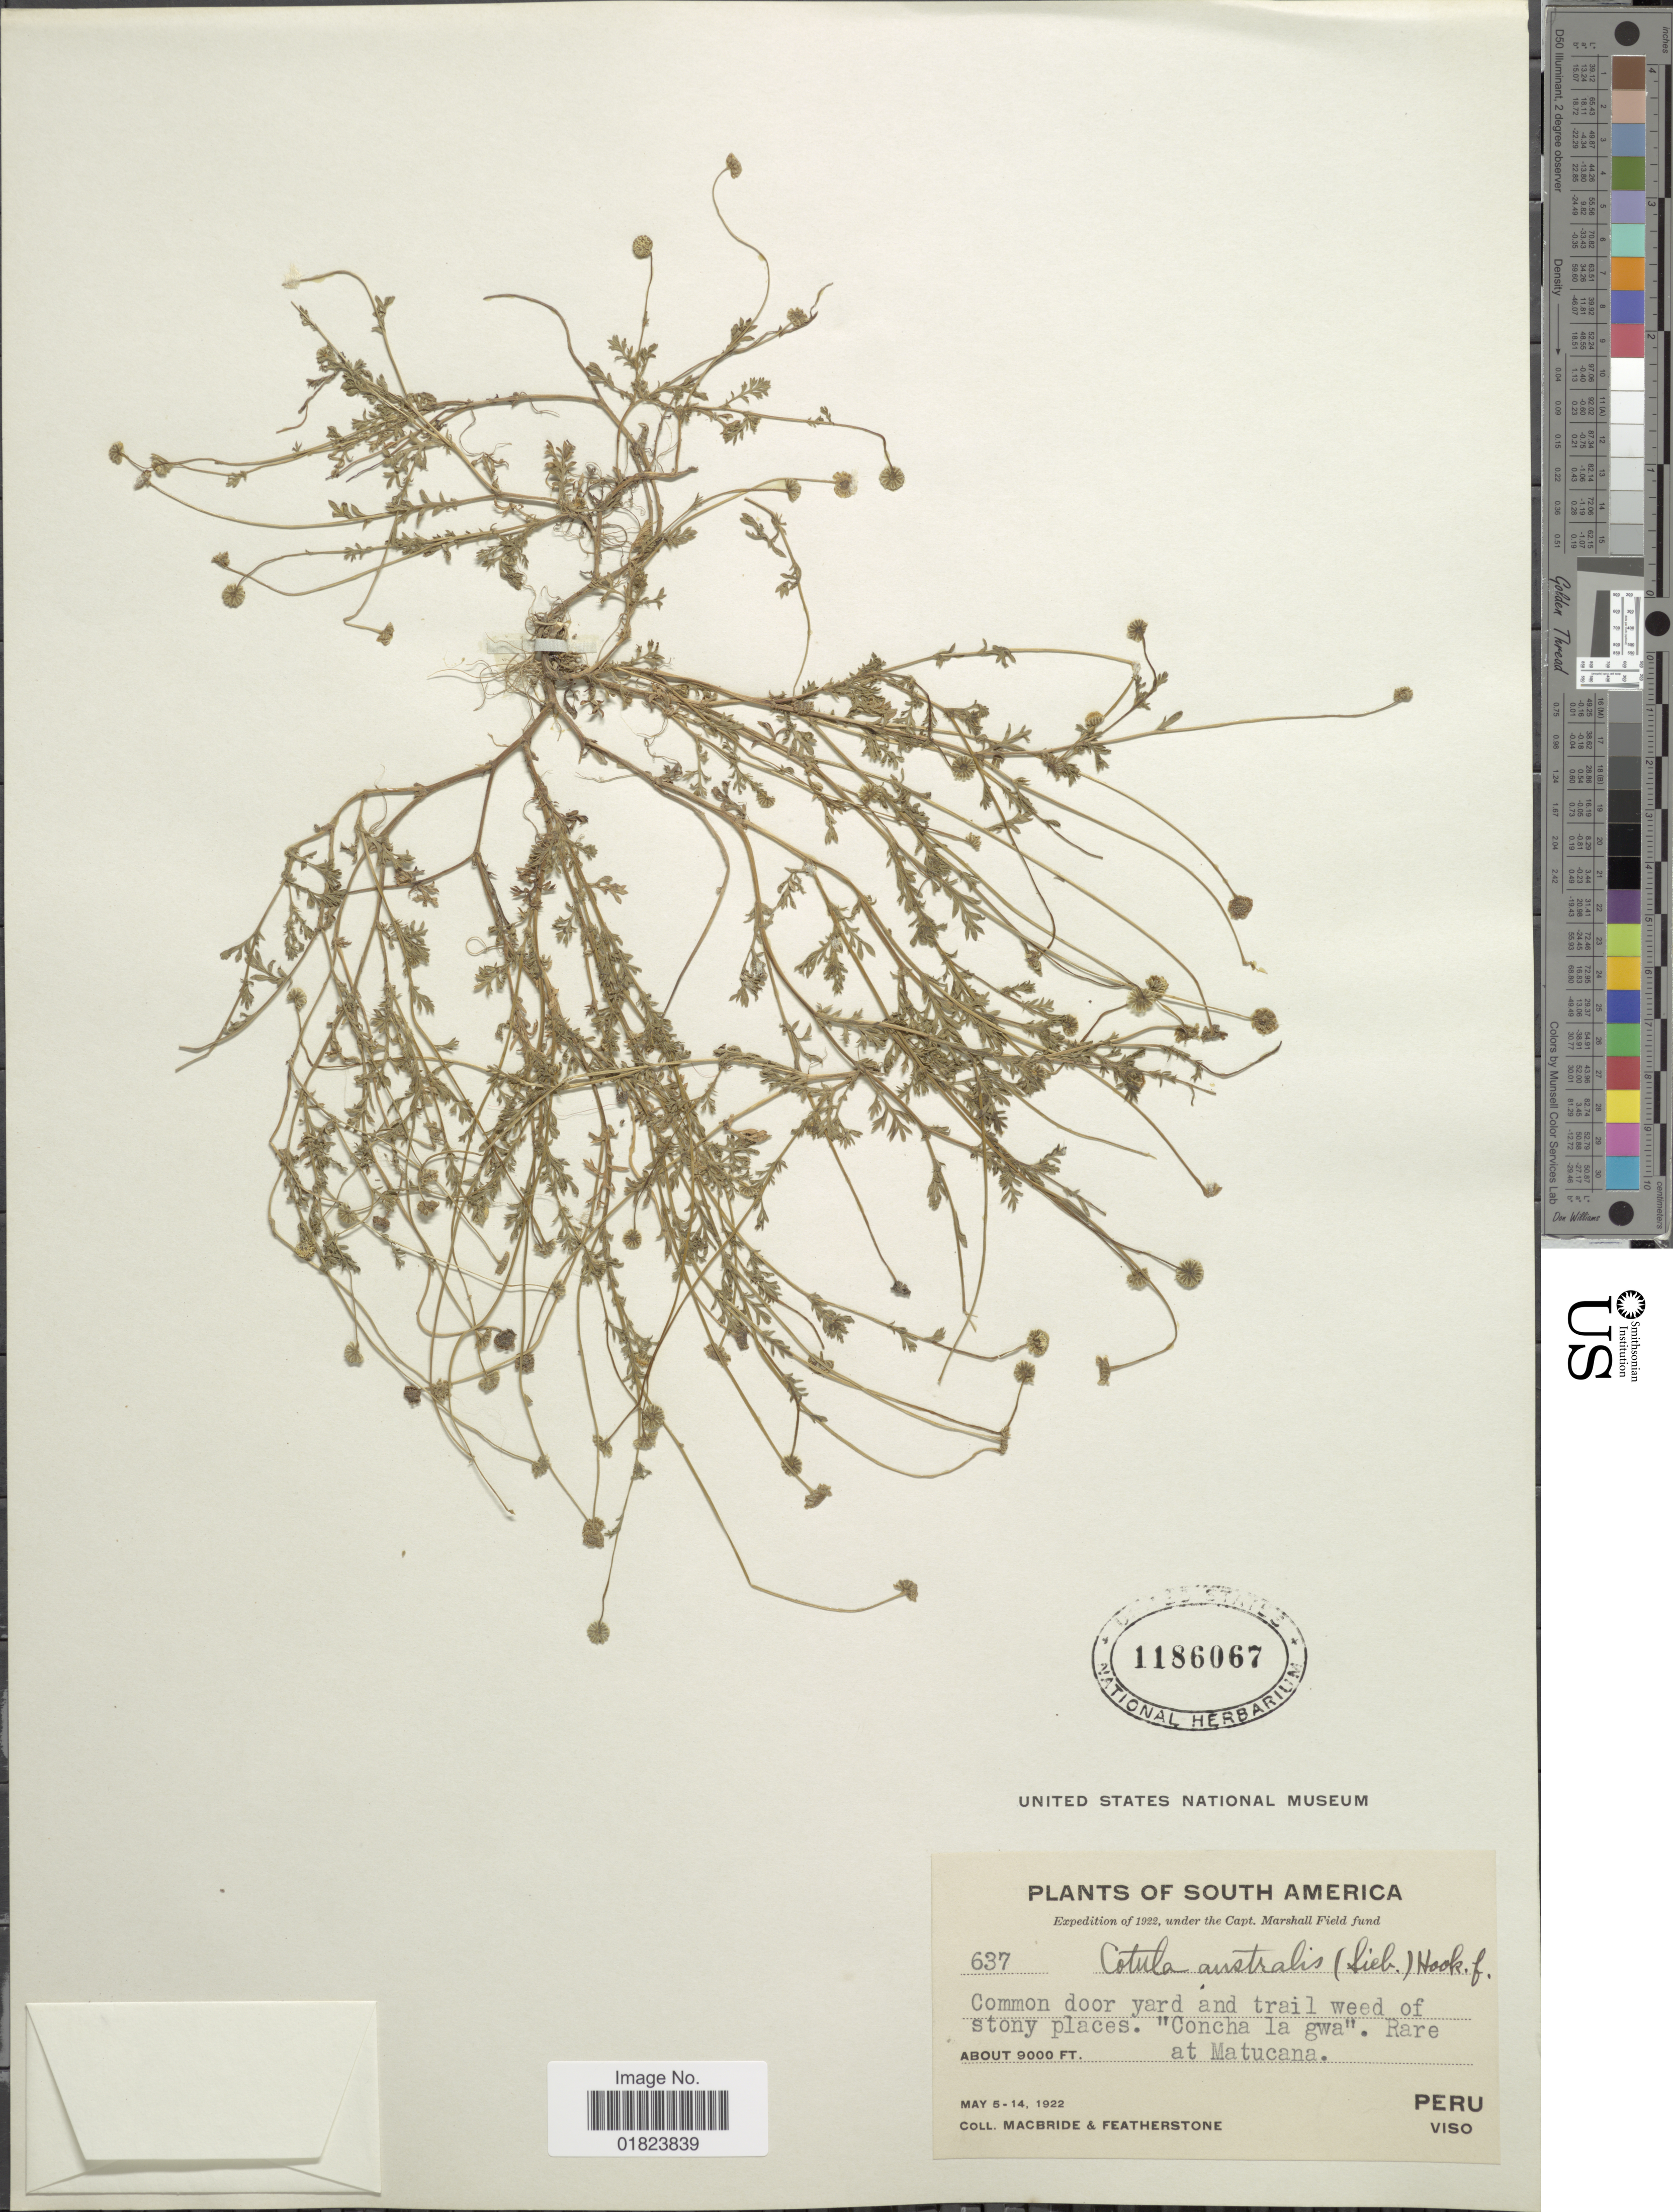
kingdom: Plantae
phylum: Tracheophyta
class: Magnoliopsida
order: Asterales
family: Asteraceae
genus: Cotula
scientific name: Cotula australis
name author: (Sieber ex Spreng.) Hook. f.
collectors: Macbride, -- & -. Featherstone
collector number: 637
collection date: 1922-05-05/1922-05-14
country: Peru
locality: Common door yard and trail weed of stony places, "Concha la gwa", rare at Matucana, Viso.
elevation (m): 2743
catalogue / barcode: US 1186067